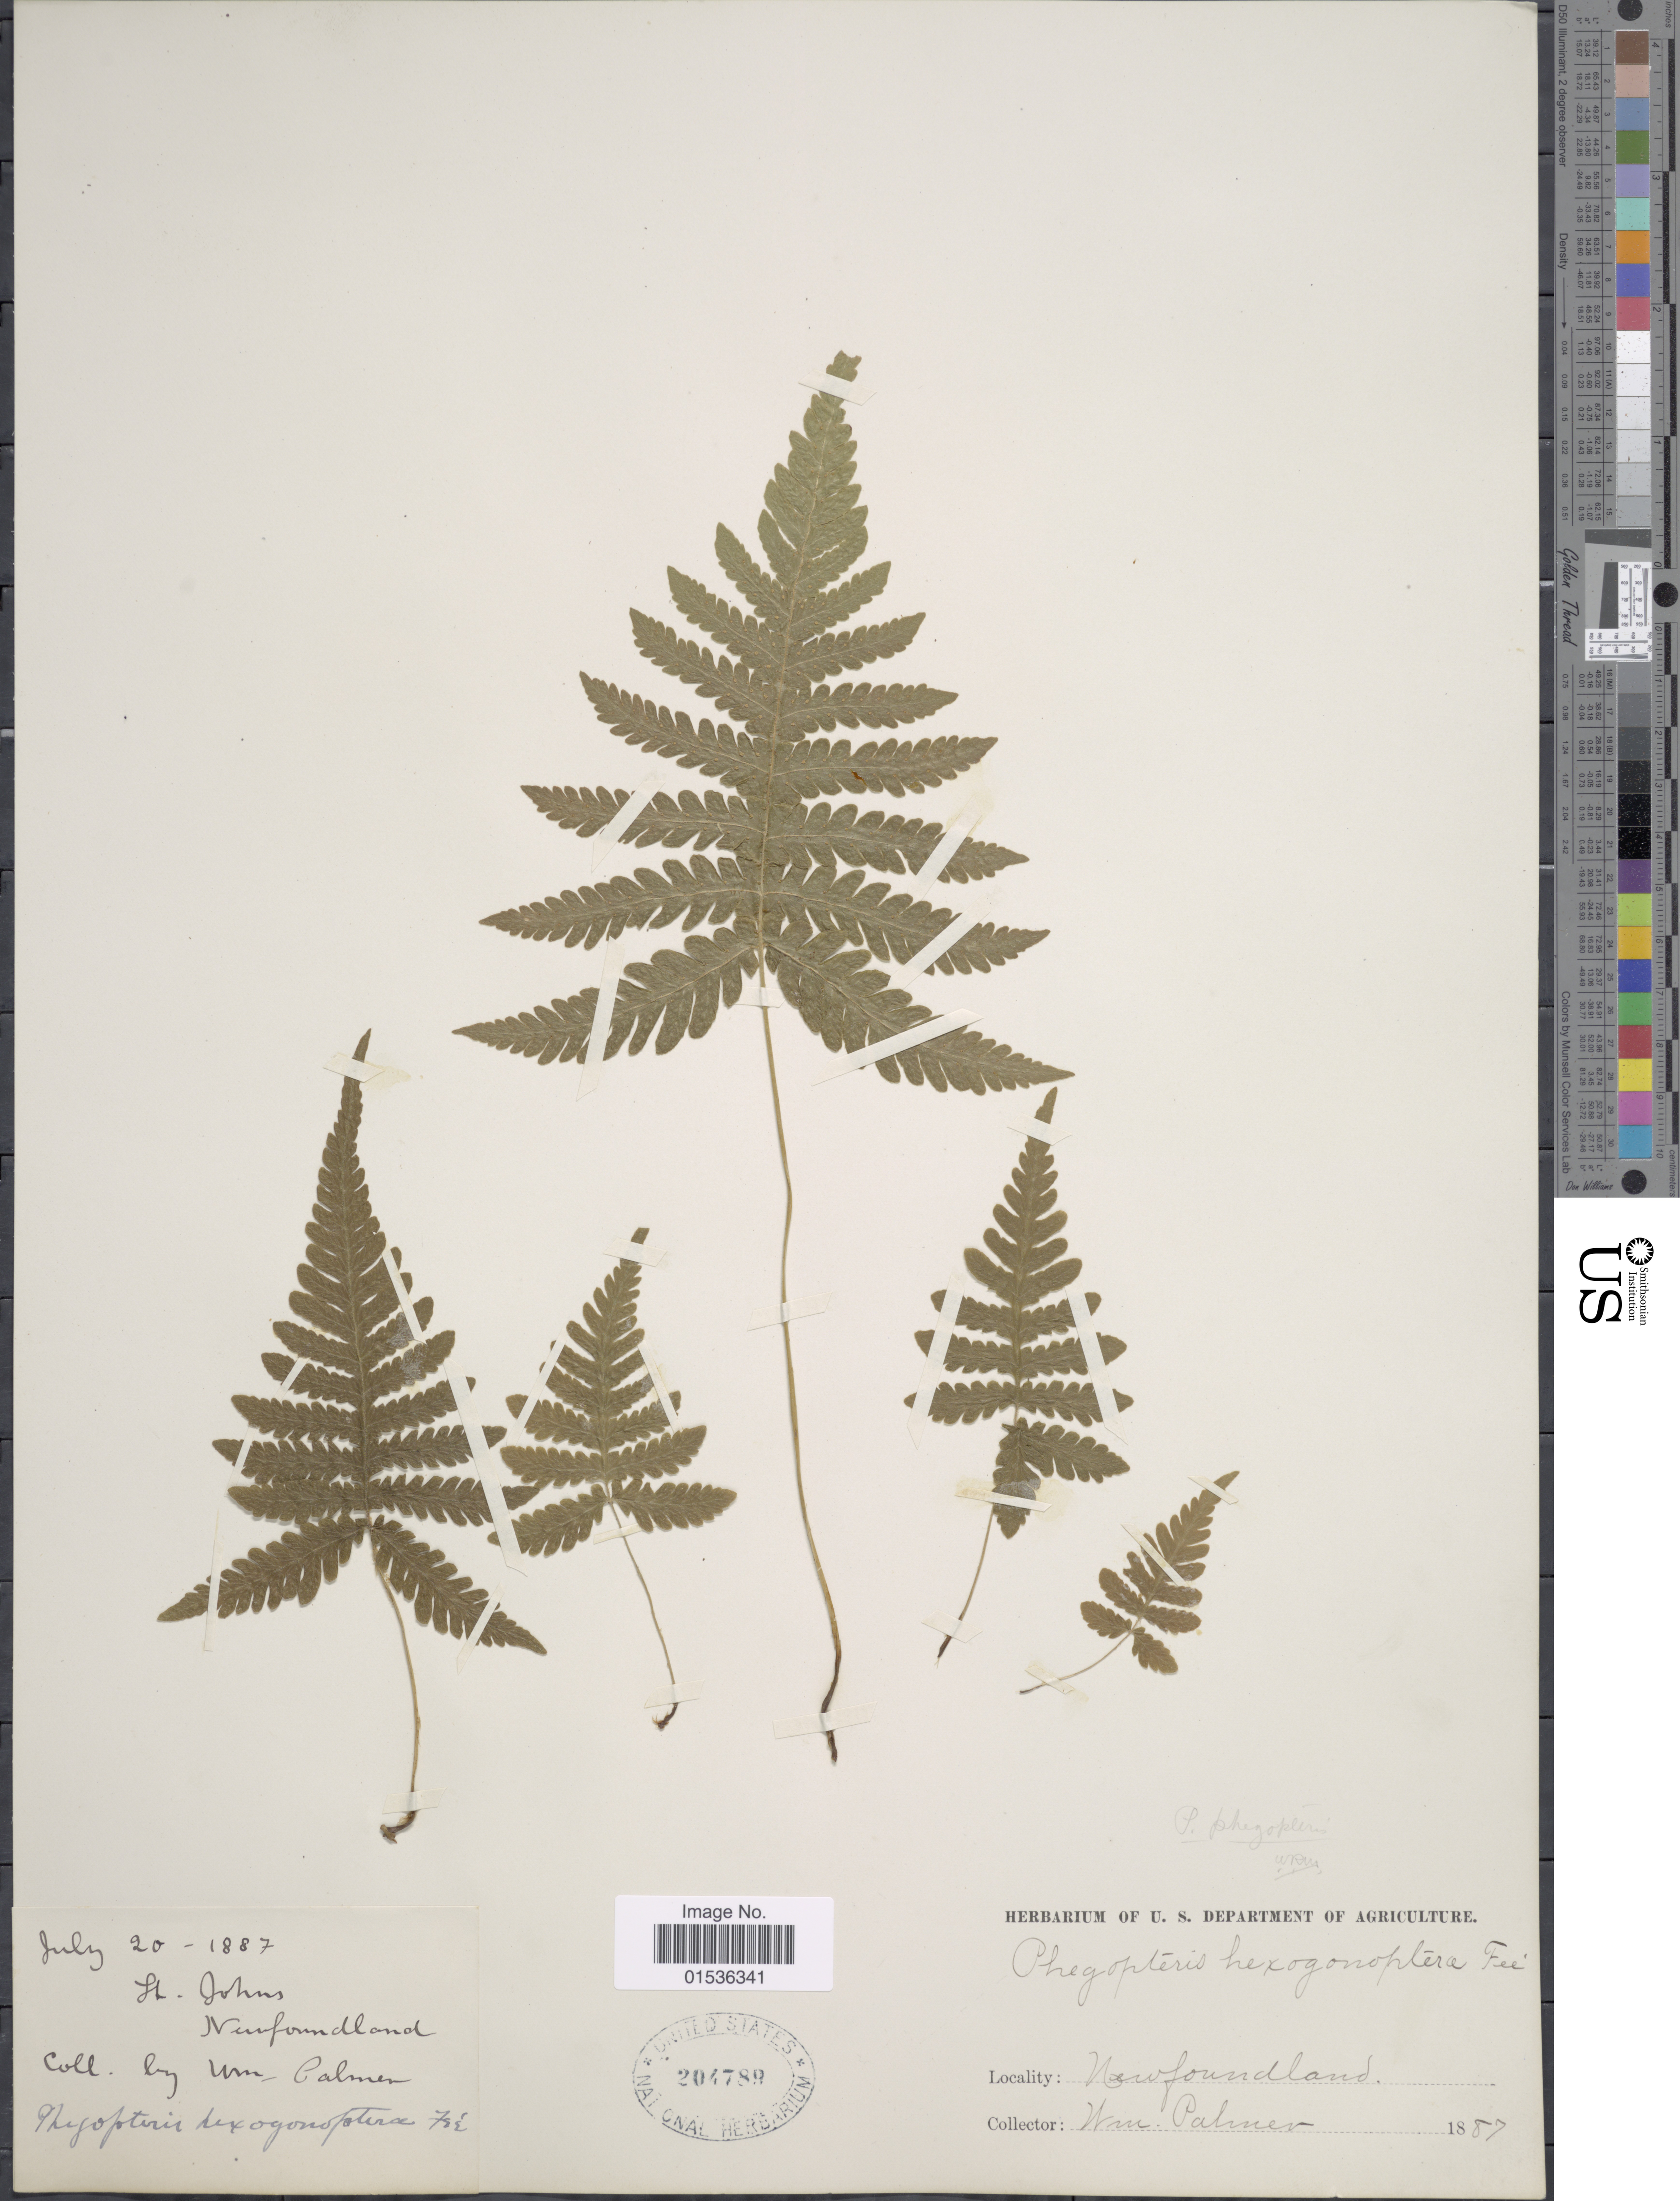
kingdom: Plantae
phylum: Tracheophyta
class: Polypodiopsida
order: Polypodiales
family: Thelypteridaceae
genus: Phegopteris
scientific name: Phegopteris connectilis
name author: (Michx.) Watt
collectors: W. Palmer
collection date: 1887-07-20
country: Canada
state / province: Newfoundland and Labrador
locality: St.Johns Newfoundland.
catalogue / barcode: US 204789